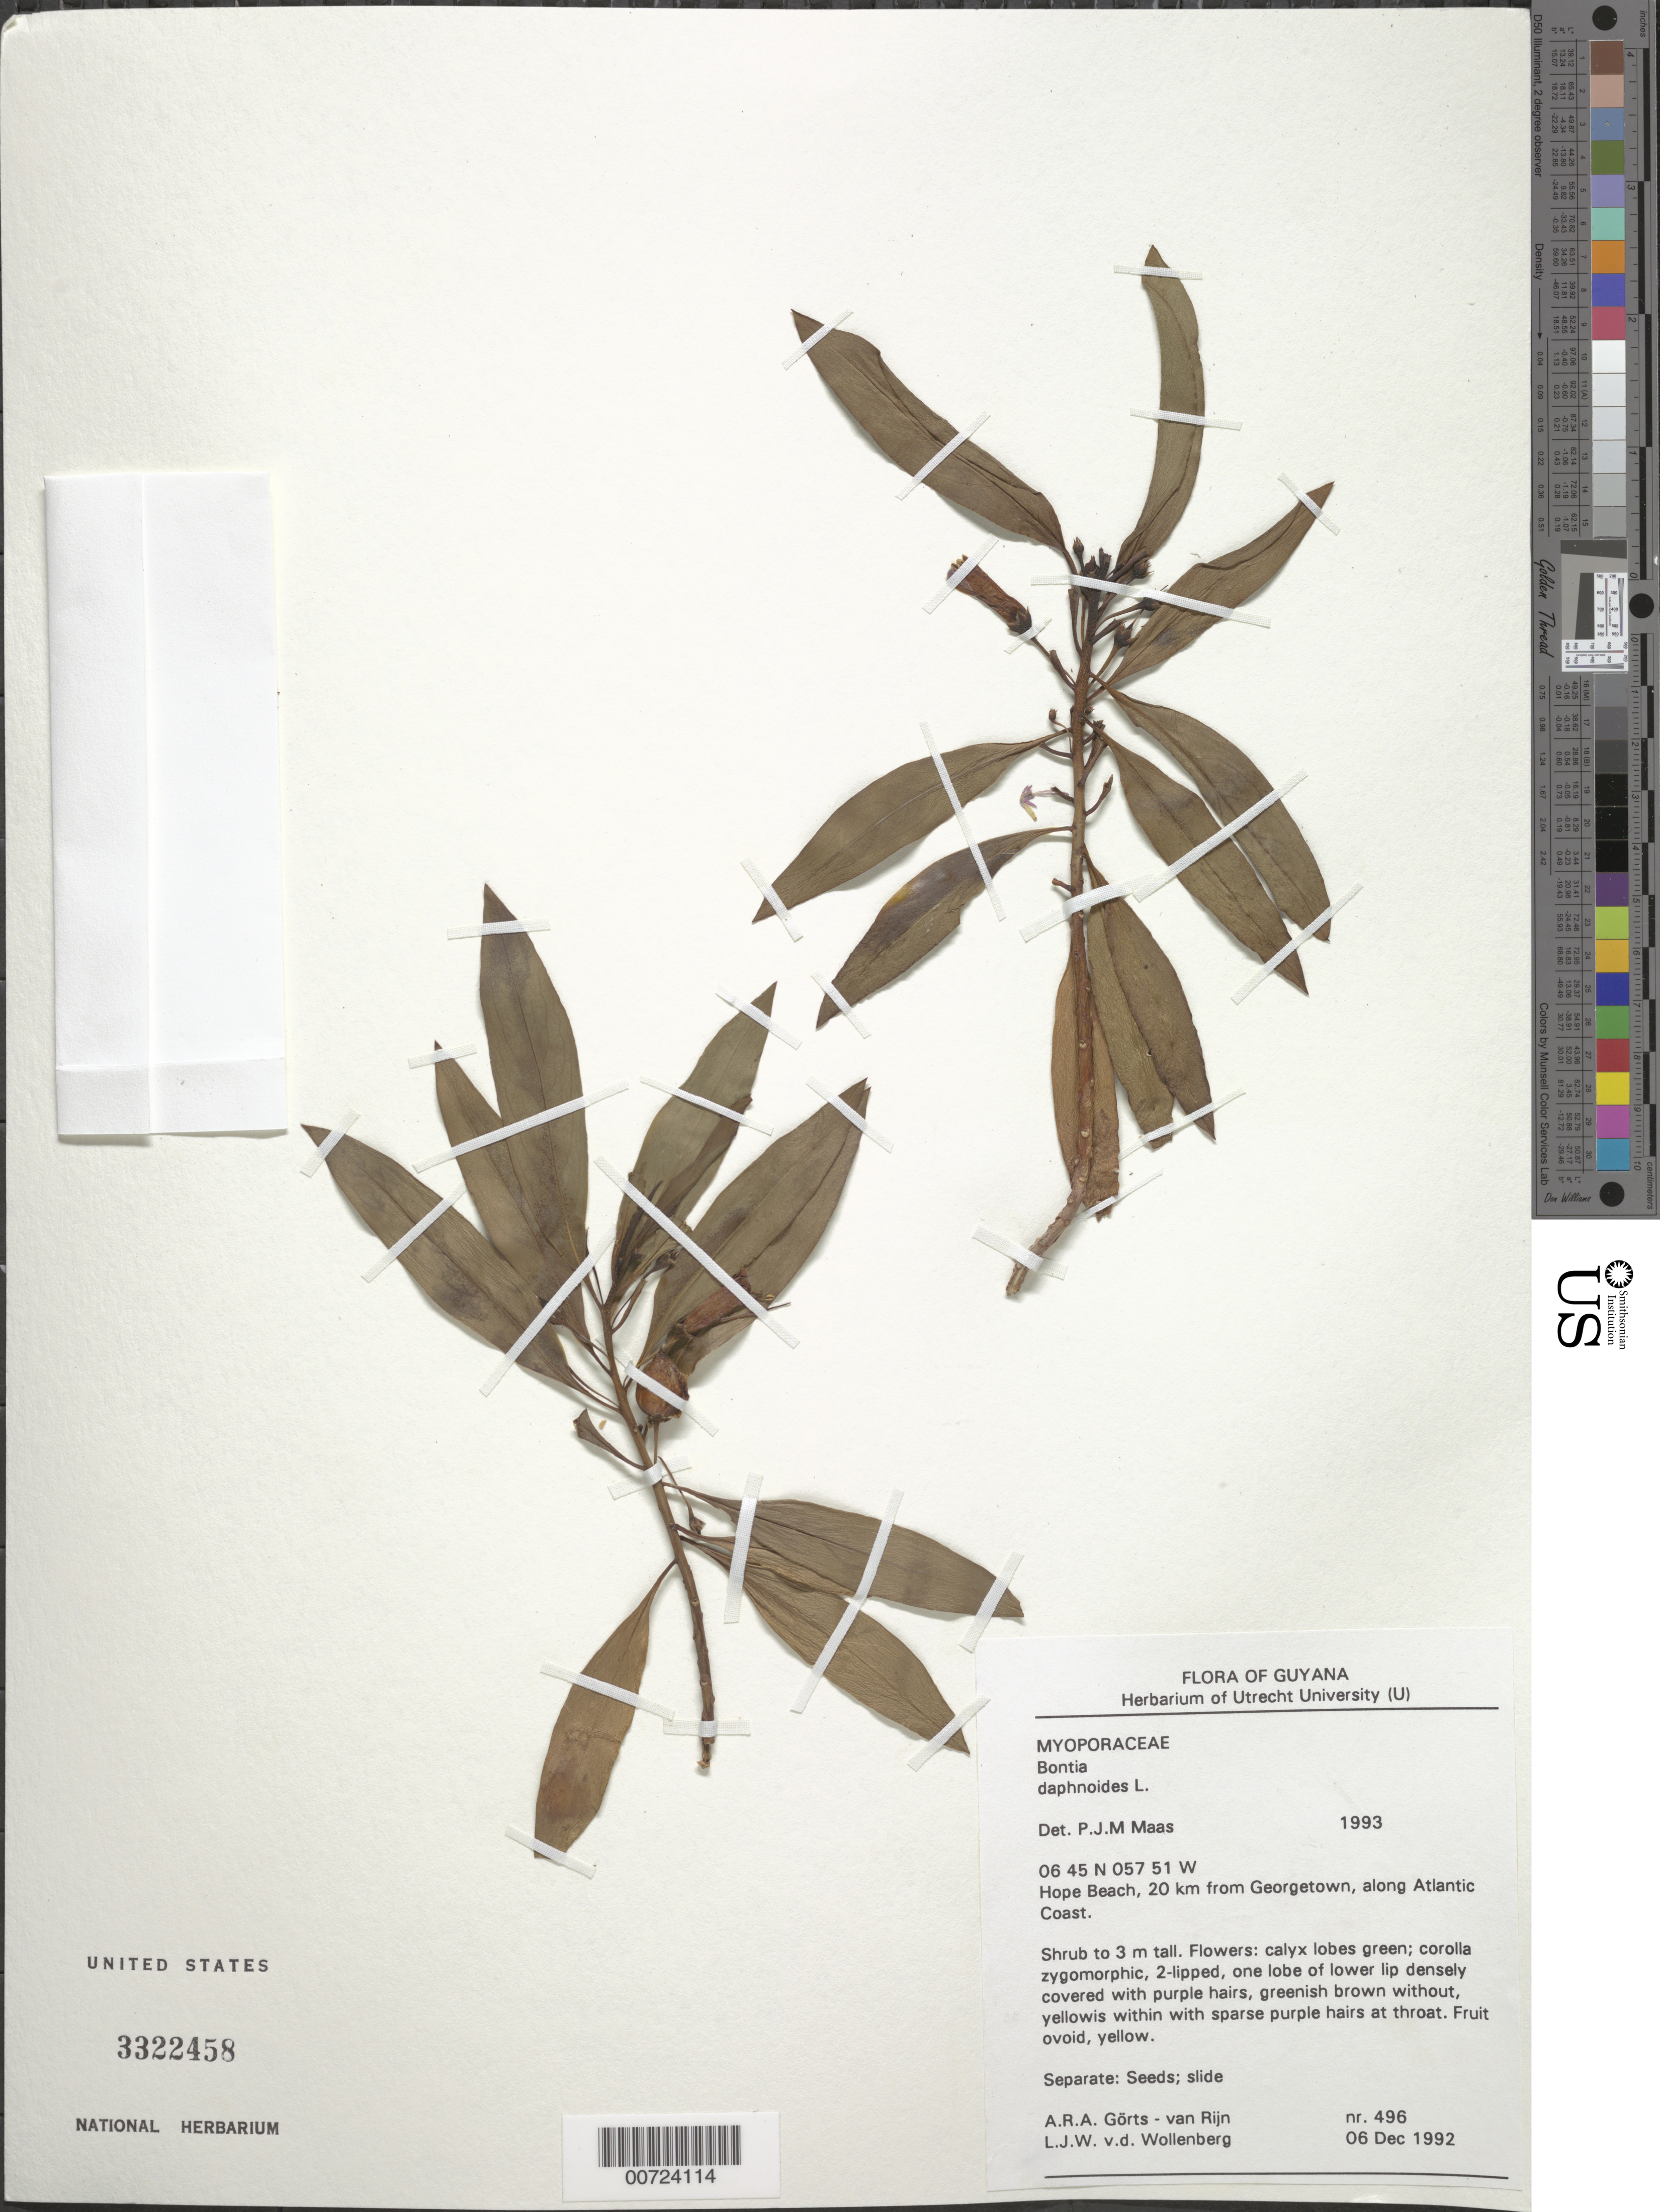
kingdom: Plantae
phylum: Tracheophyta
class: Magnoliopsida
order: Lamiales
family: Scrophulariaceae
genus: Bontia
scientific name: Bontia daphnoides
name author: L.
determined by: DeFilipps, R. A.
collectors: A. .R. A. Görts-van Rijn, L. van der Wollenberg & D. Gopaul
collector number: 496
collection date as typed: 6-Dec-92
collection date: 1992-12-06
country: Guyana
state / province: Demerara-Mahaica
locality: Hope Beach, 20 km from Georgetown, along Atlantic coast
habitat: Along Atlantic coast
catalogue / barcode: US 3322458